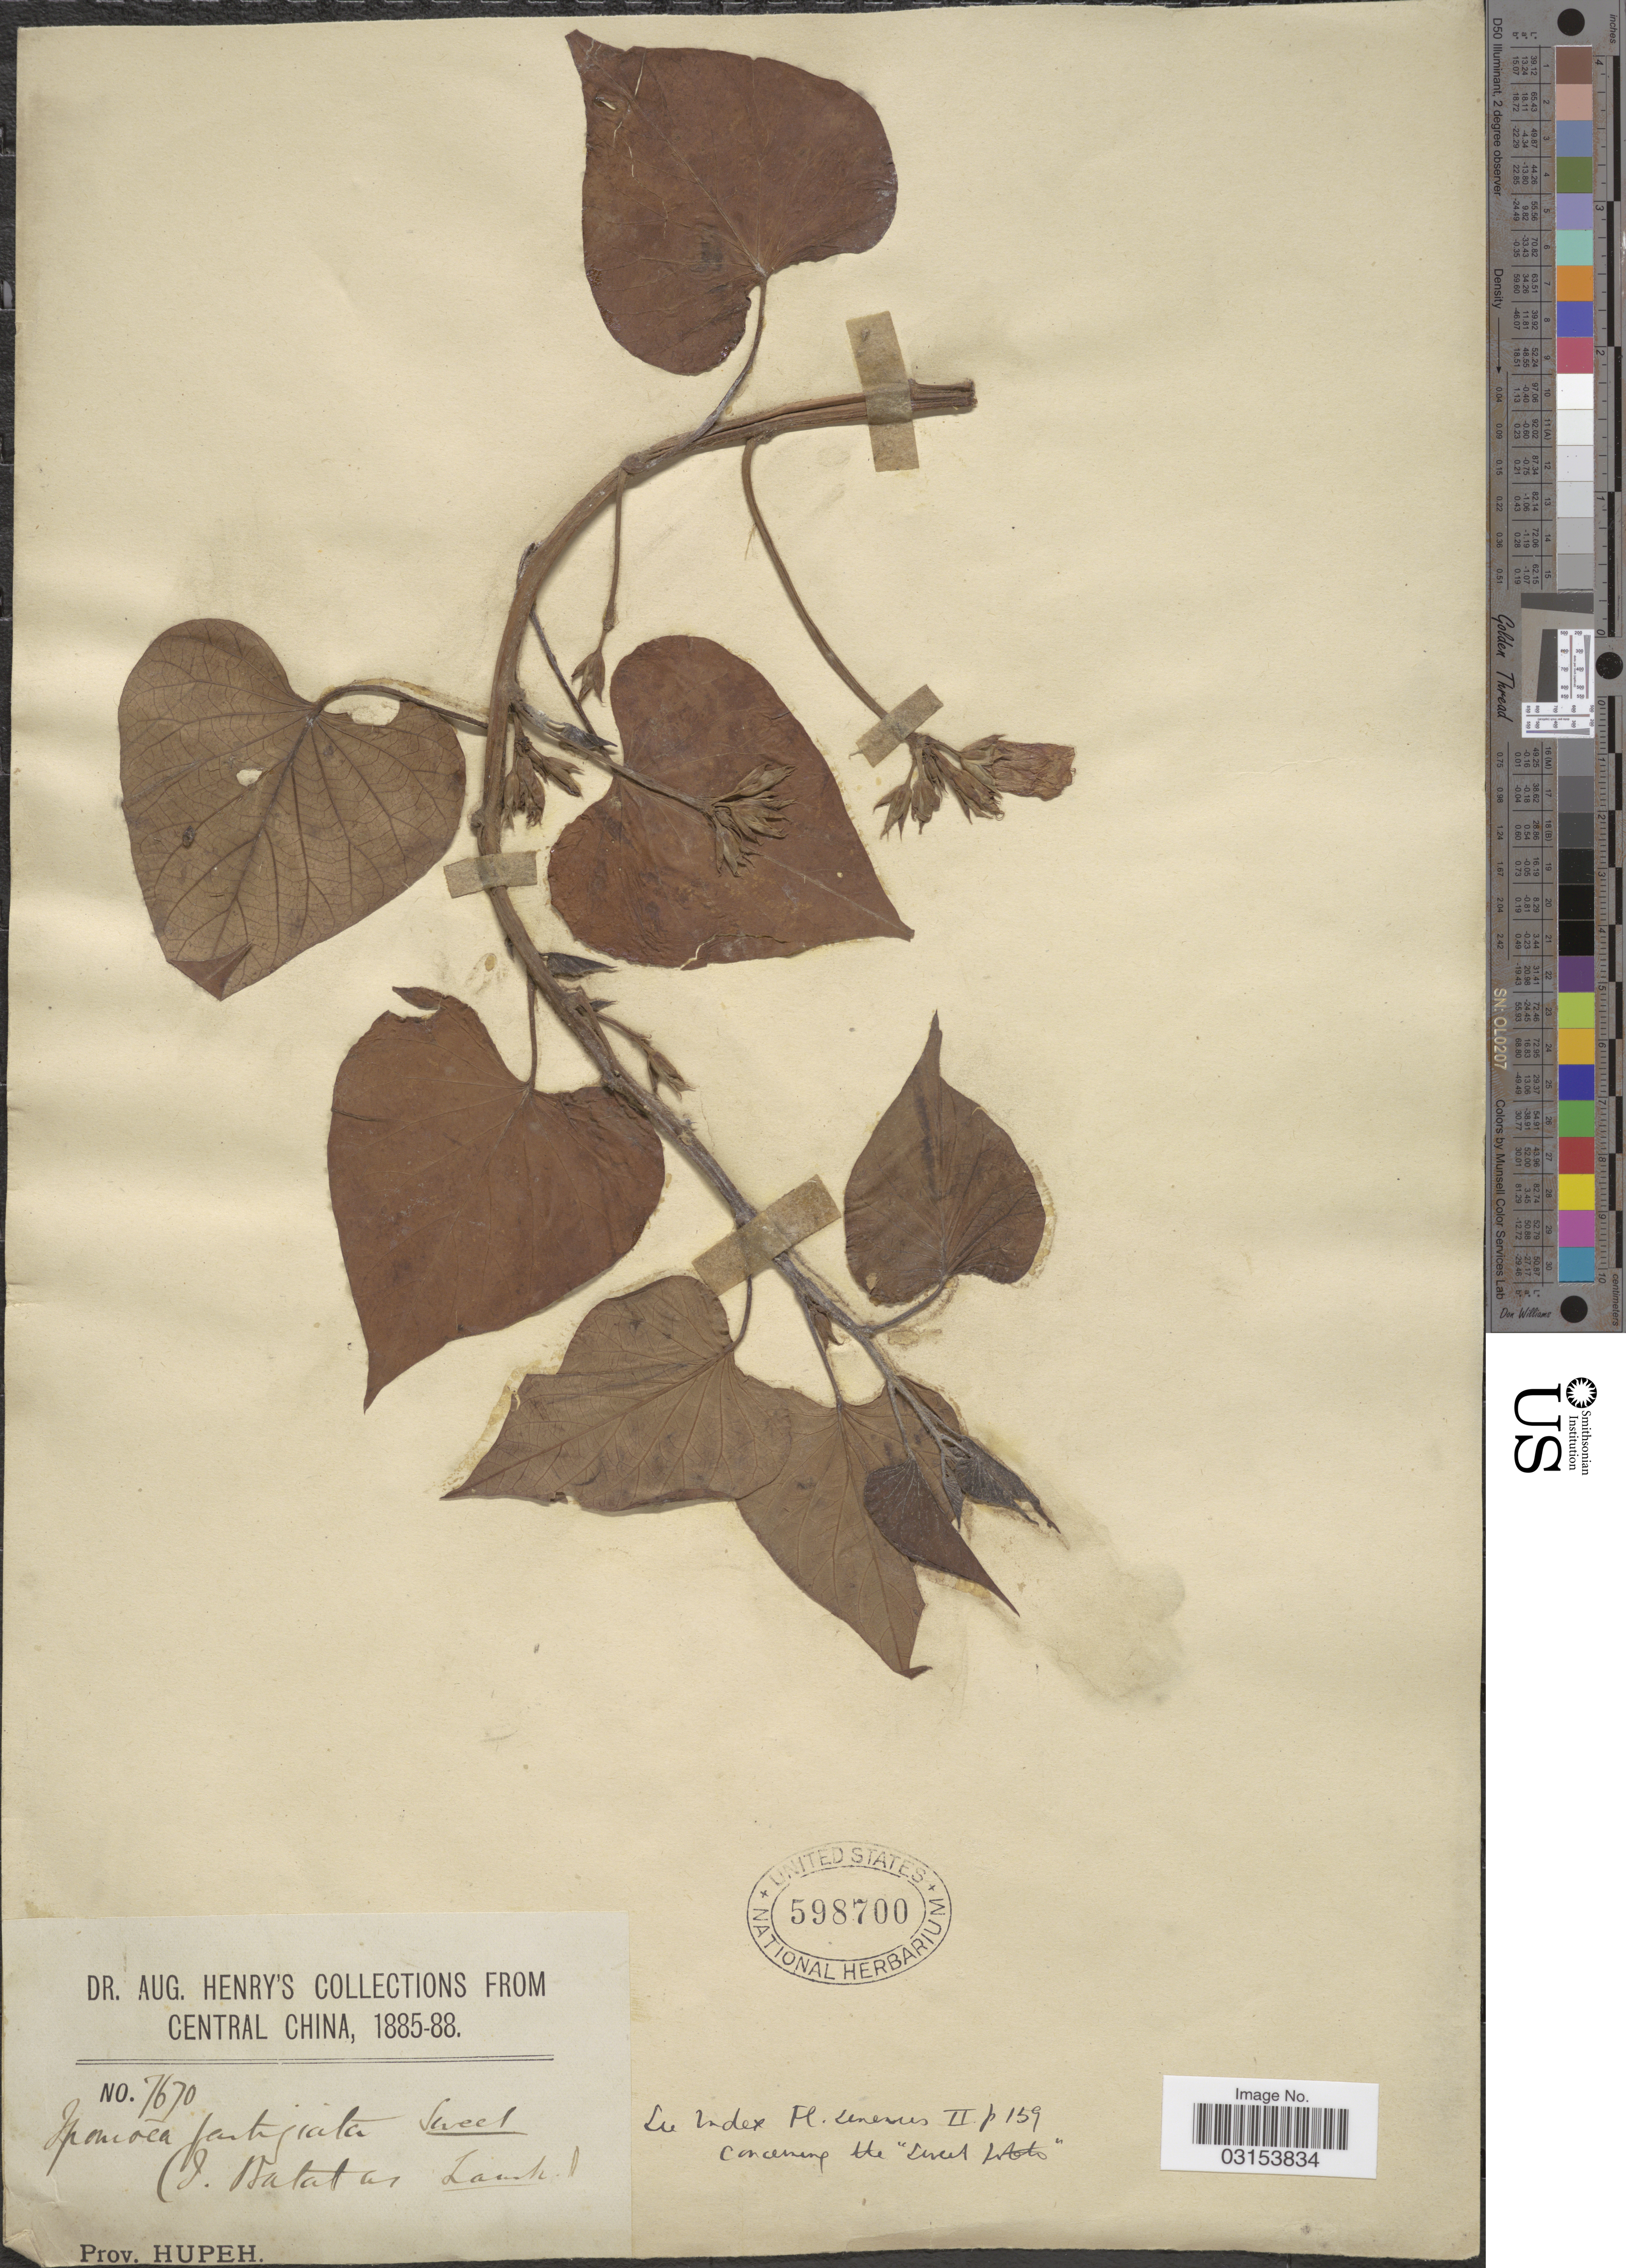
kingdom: Plantae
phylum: Tracheophyta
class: Magnoliopsida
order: Solanales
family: Convolvulaceae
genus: Ipomoea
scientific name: Ipomoea batatas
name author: (L.) Lam.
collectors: A. Henry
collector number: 7670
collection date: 1885/1888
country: China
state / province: Hubei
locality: Central China. Prov. Hupeh.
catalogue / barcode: US 598700